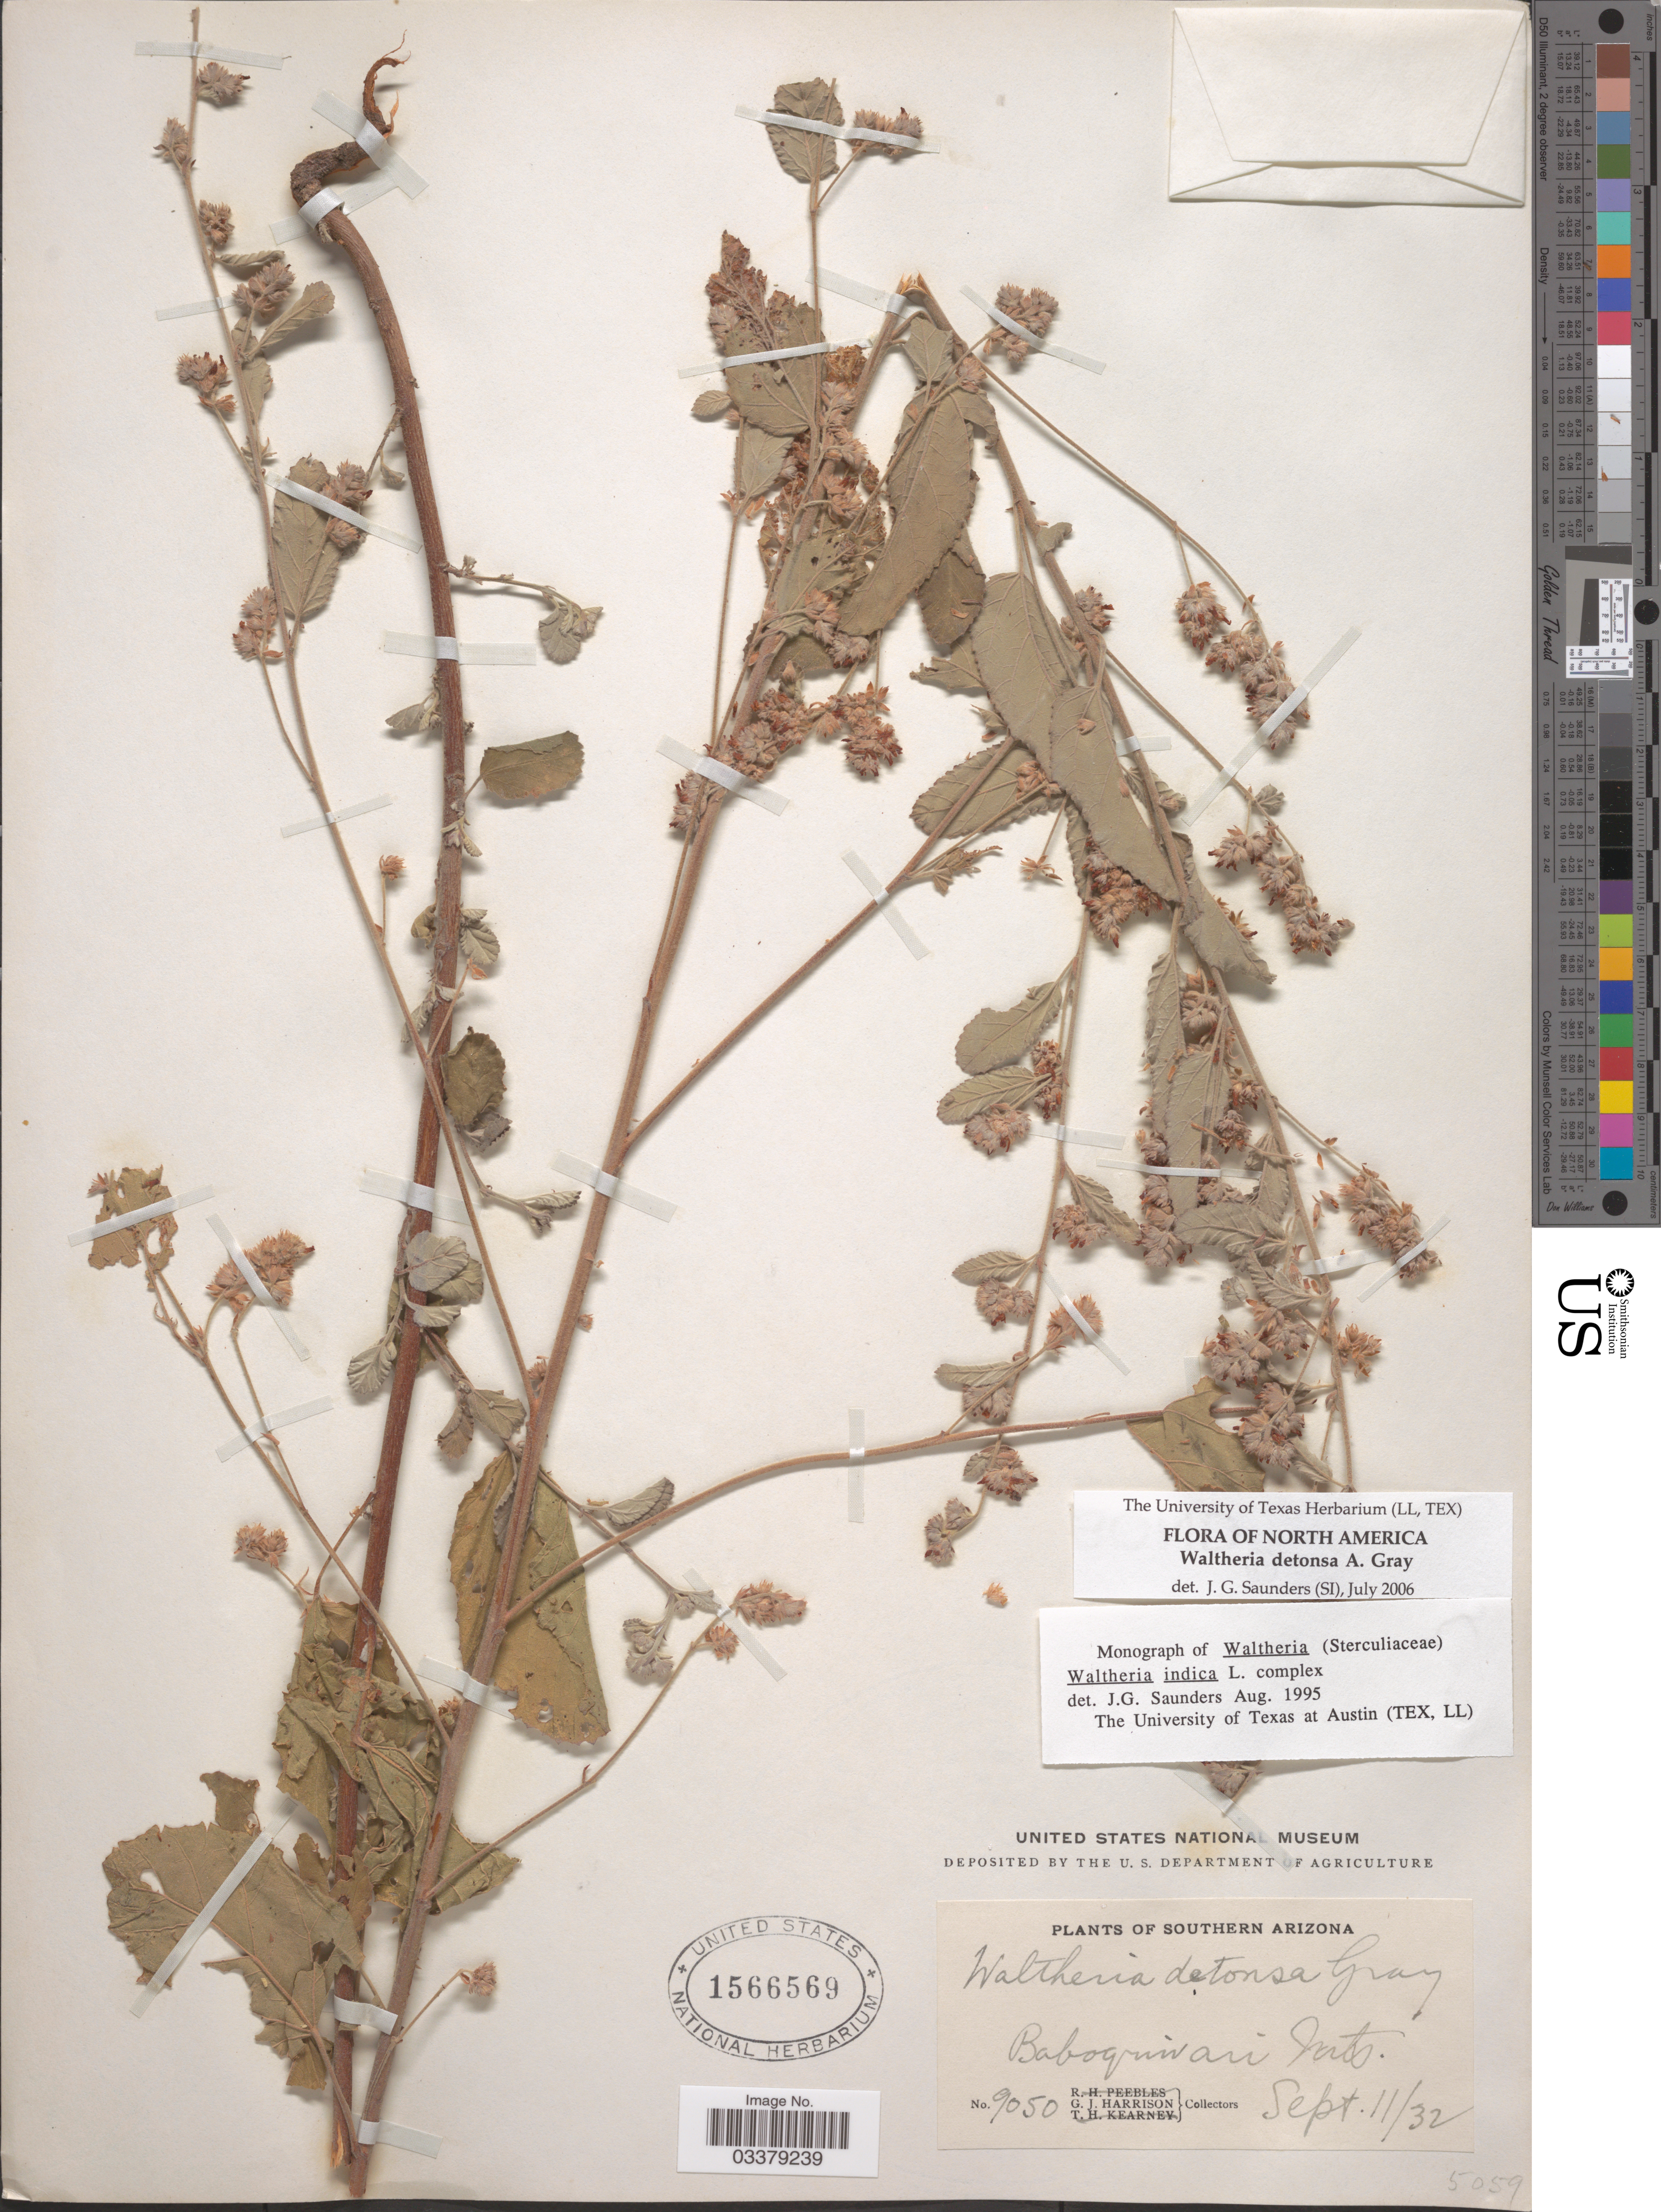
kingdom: Plantae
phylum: Tracheophyta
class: Magnoliopsida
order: Malvales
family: Malvaceae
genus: Waltheria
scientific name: Waltheria detonsa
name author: A. Gray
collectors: G. J. Harrison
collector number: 9050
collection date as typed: Transcribed d/m/y: 11/9/32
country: United States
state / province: Arizona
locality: Southern Arizona. Baboquivari Mts.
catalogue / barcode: US 1566569